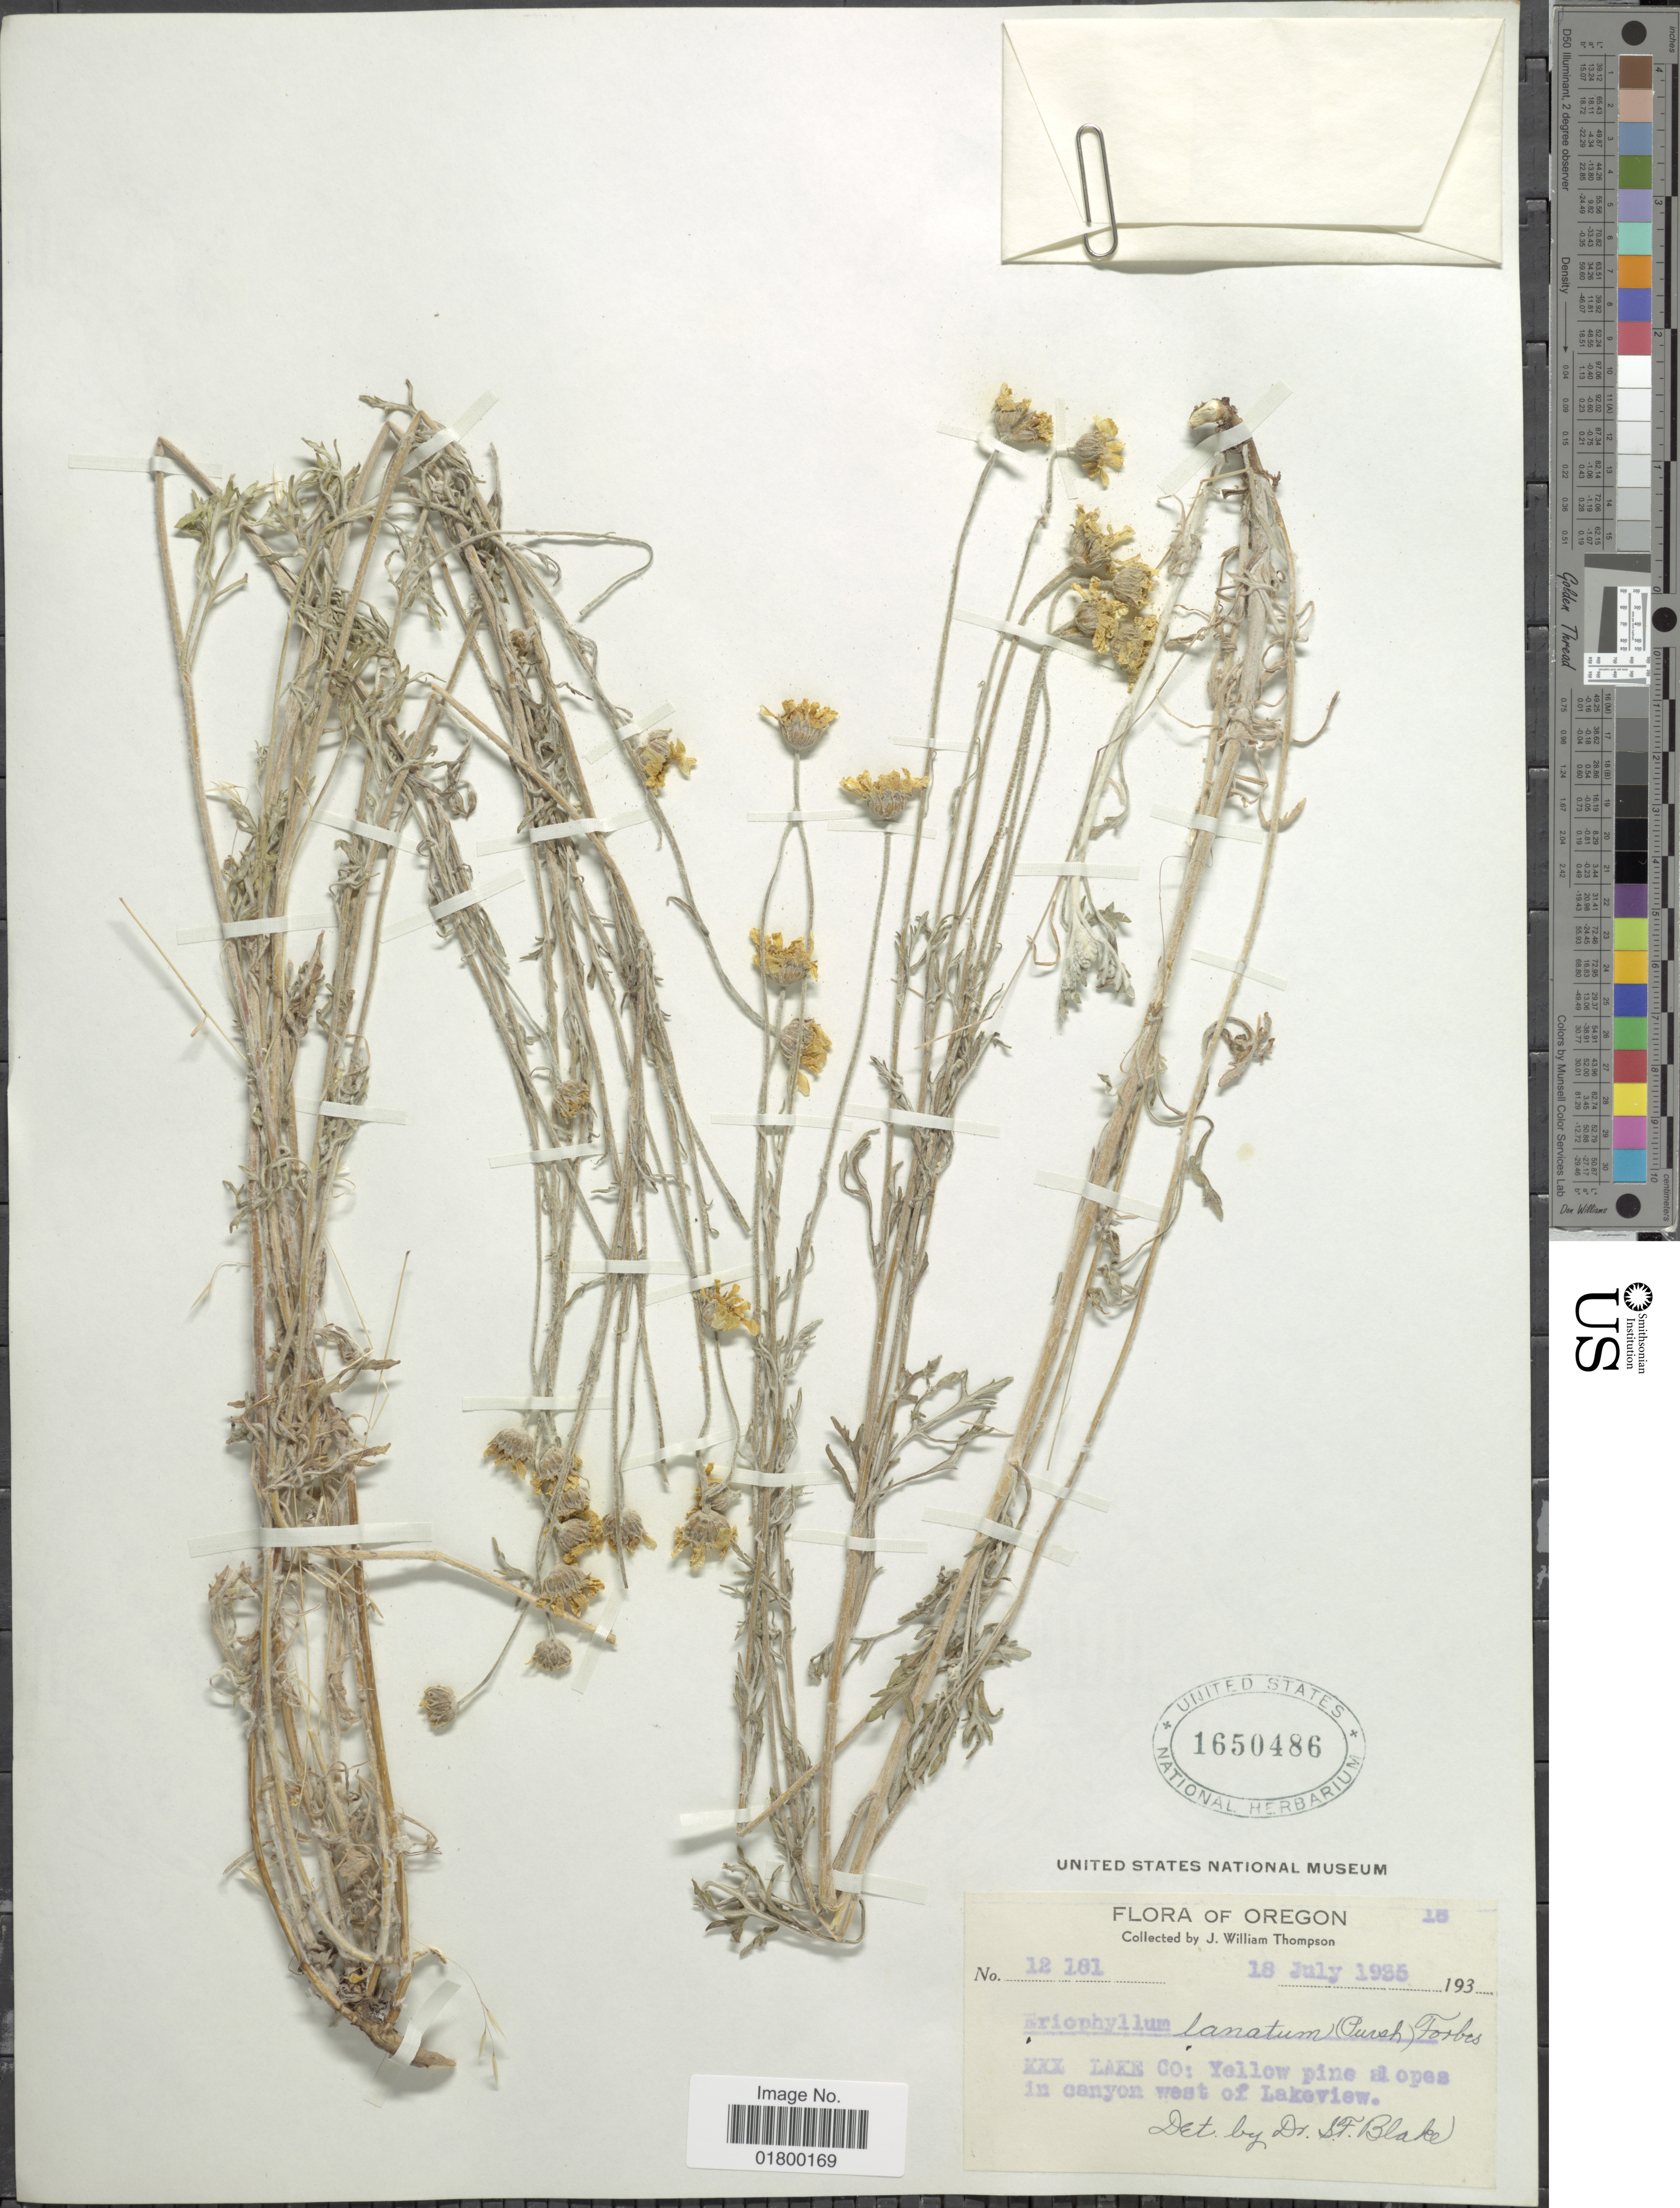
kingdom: Plantae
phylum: Tracheophyta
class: Magnoliopsida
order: Asterales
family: Asteraceae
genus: Eriophyllum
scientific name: Eriophyllum lanatum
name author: (Pursh) J. Forbes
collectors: J. W. Thompson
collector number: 12181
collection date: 1835-07-18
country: United States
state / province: Oregon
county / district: Lake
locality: Lake Co.: Yellow pine slopes in canyon west of Lakeview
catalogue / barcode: US 1650486